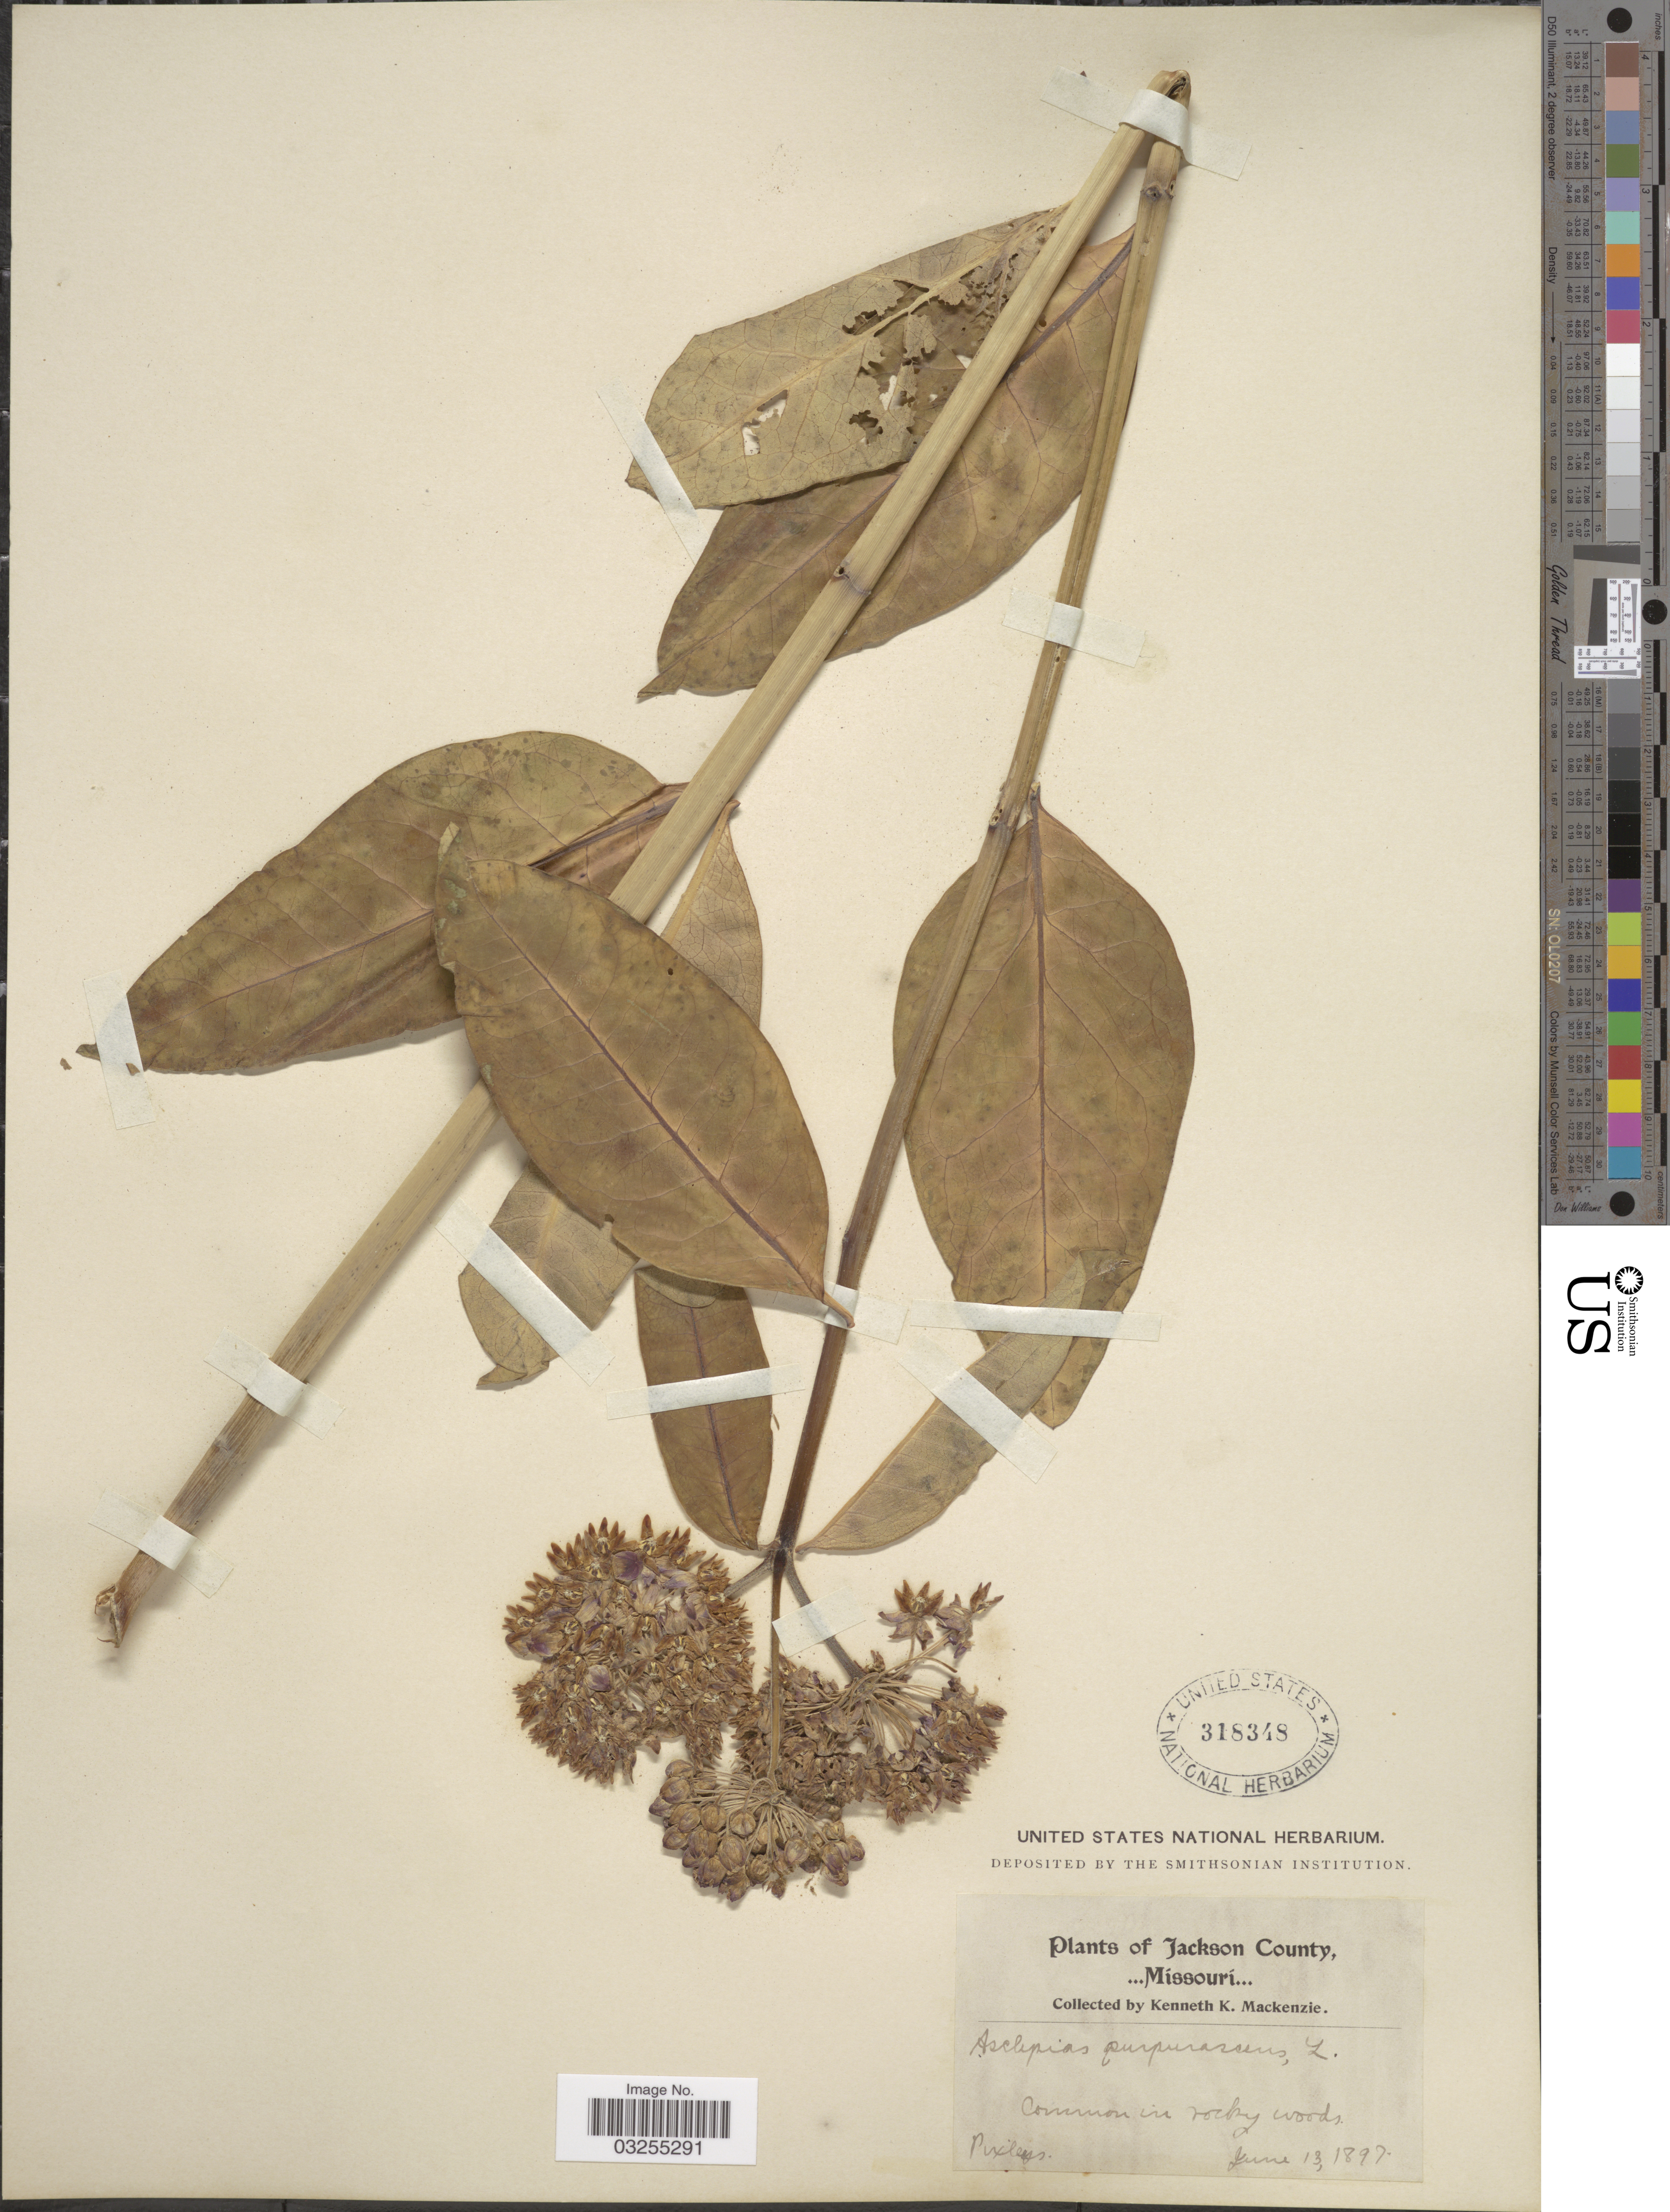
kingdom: Plantae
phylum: Tracheophyta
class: Magnoliopsida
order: Gentianales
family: Apocynaceae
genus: Asclepias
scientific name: Asclepias purpurascens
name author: L.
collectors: K. K. Mackenzie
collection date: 1897-06-13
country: United States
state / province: Missouri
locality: Jackson County. Pixleys.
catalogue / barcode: US 318348